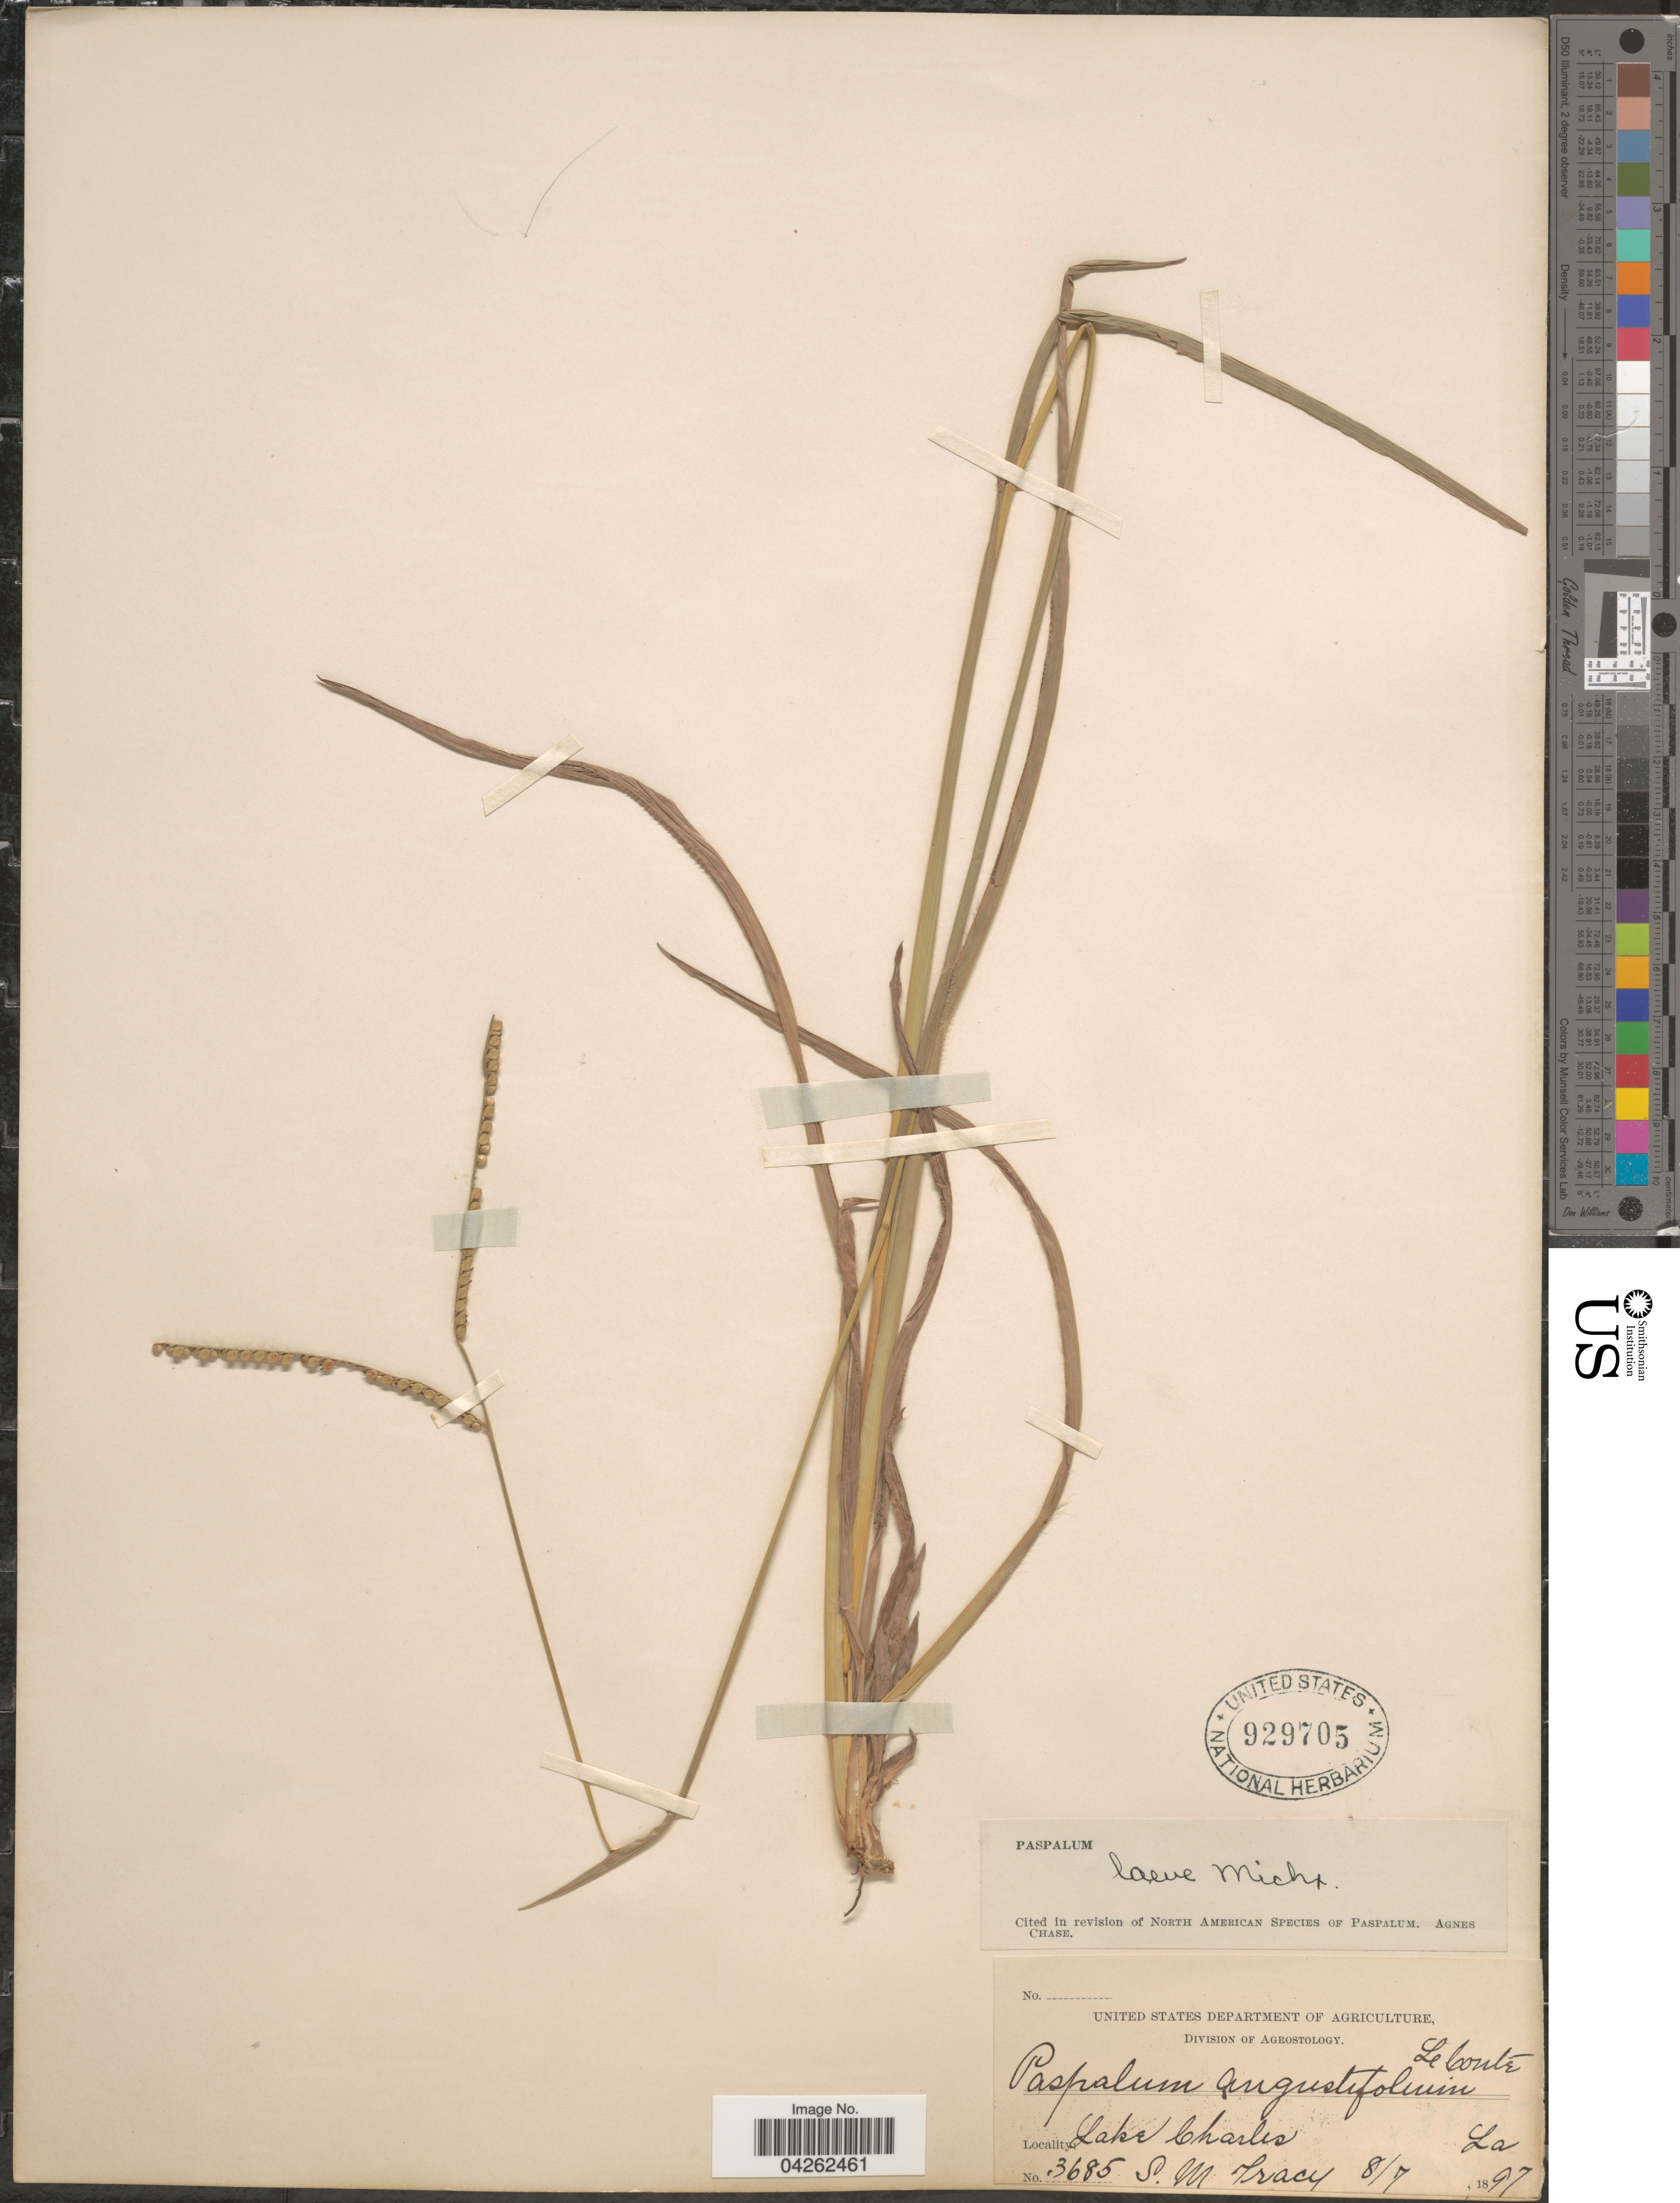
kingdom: Plantae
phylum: Tracheophyta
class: Liliopsida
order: Poales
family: Poaceae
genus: Paspalum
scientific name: Paspalum laeve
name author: Michx.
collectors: S. M. Tracy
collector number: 3685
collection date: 1897-08-07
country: United States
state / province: Louisiana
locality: Lake Charles.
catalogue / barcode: US 929705